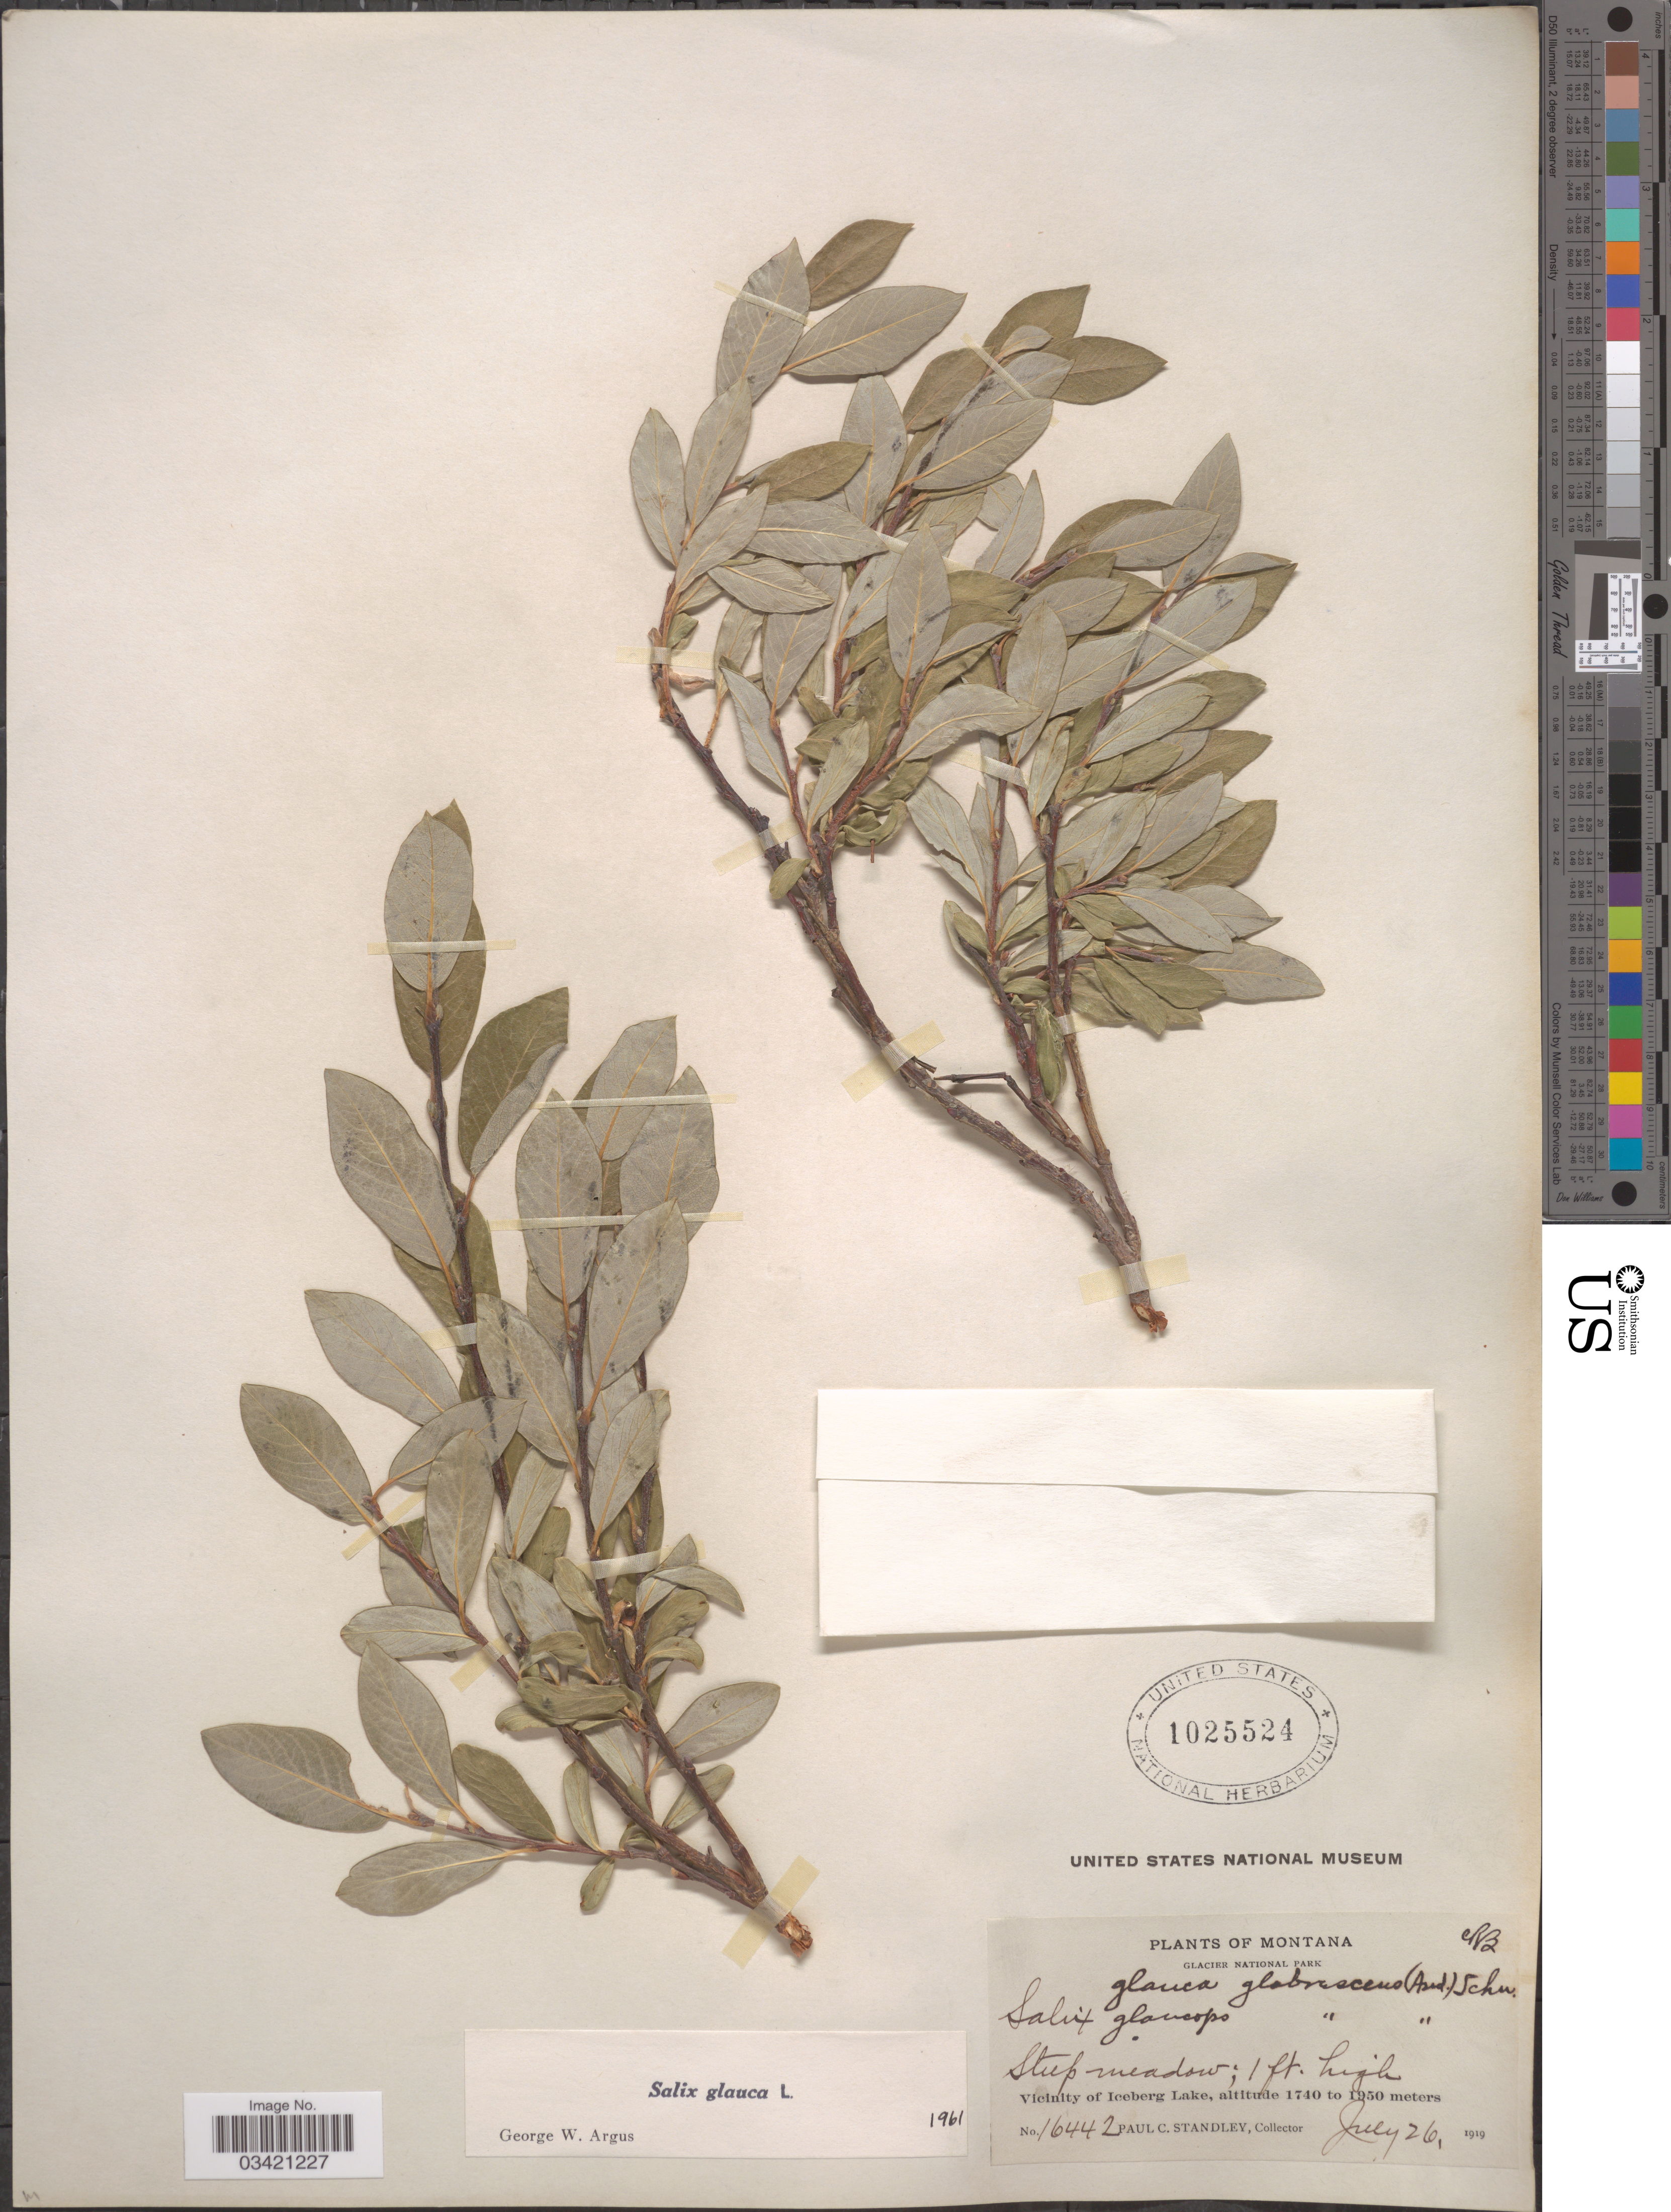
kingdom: Plantae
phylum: Tracheophyta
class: Magnoliopsida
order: Malpighiales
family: Salicaceae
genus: Salix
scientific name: Salix glauca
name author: L.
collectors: P. C. Standley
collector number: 16442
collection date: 1919-07-26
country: United States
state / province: Montana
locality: Glacier National Park. Vicinity of Iceberg Lake.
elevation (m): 1740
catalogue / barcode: US 1025524